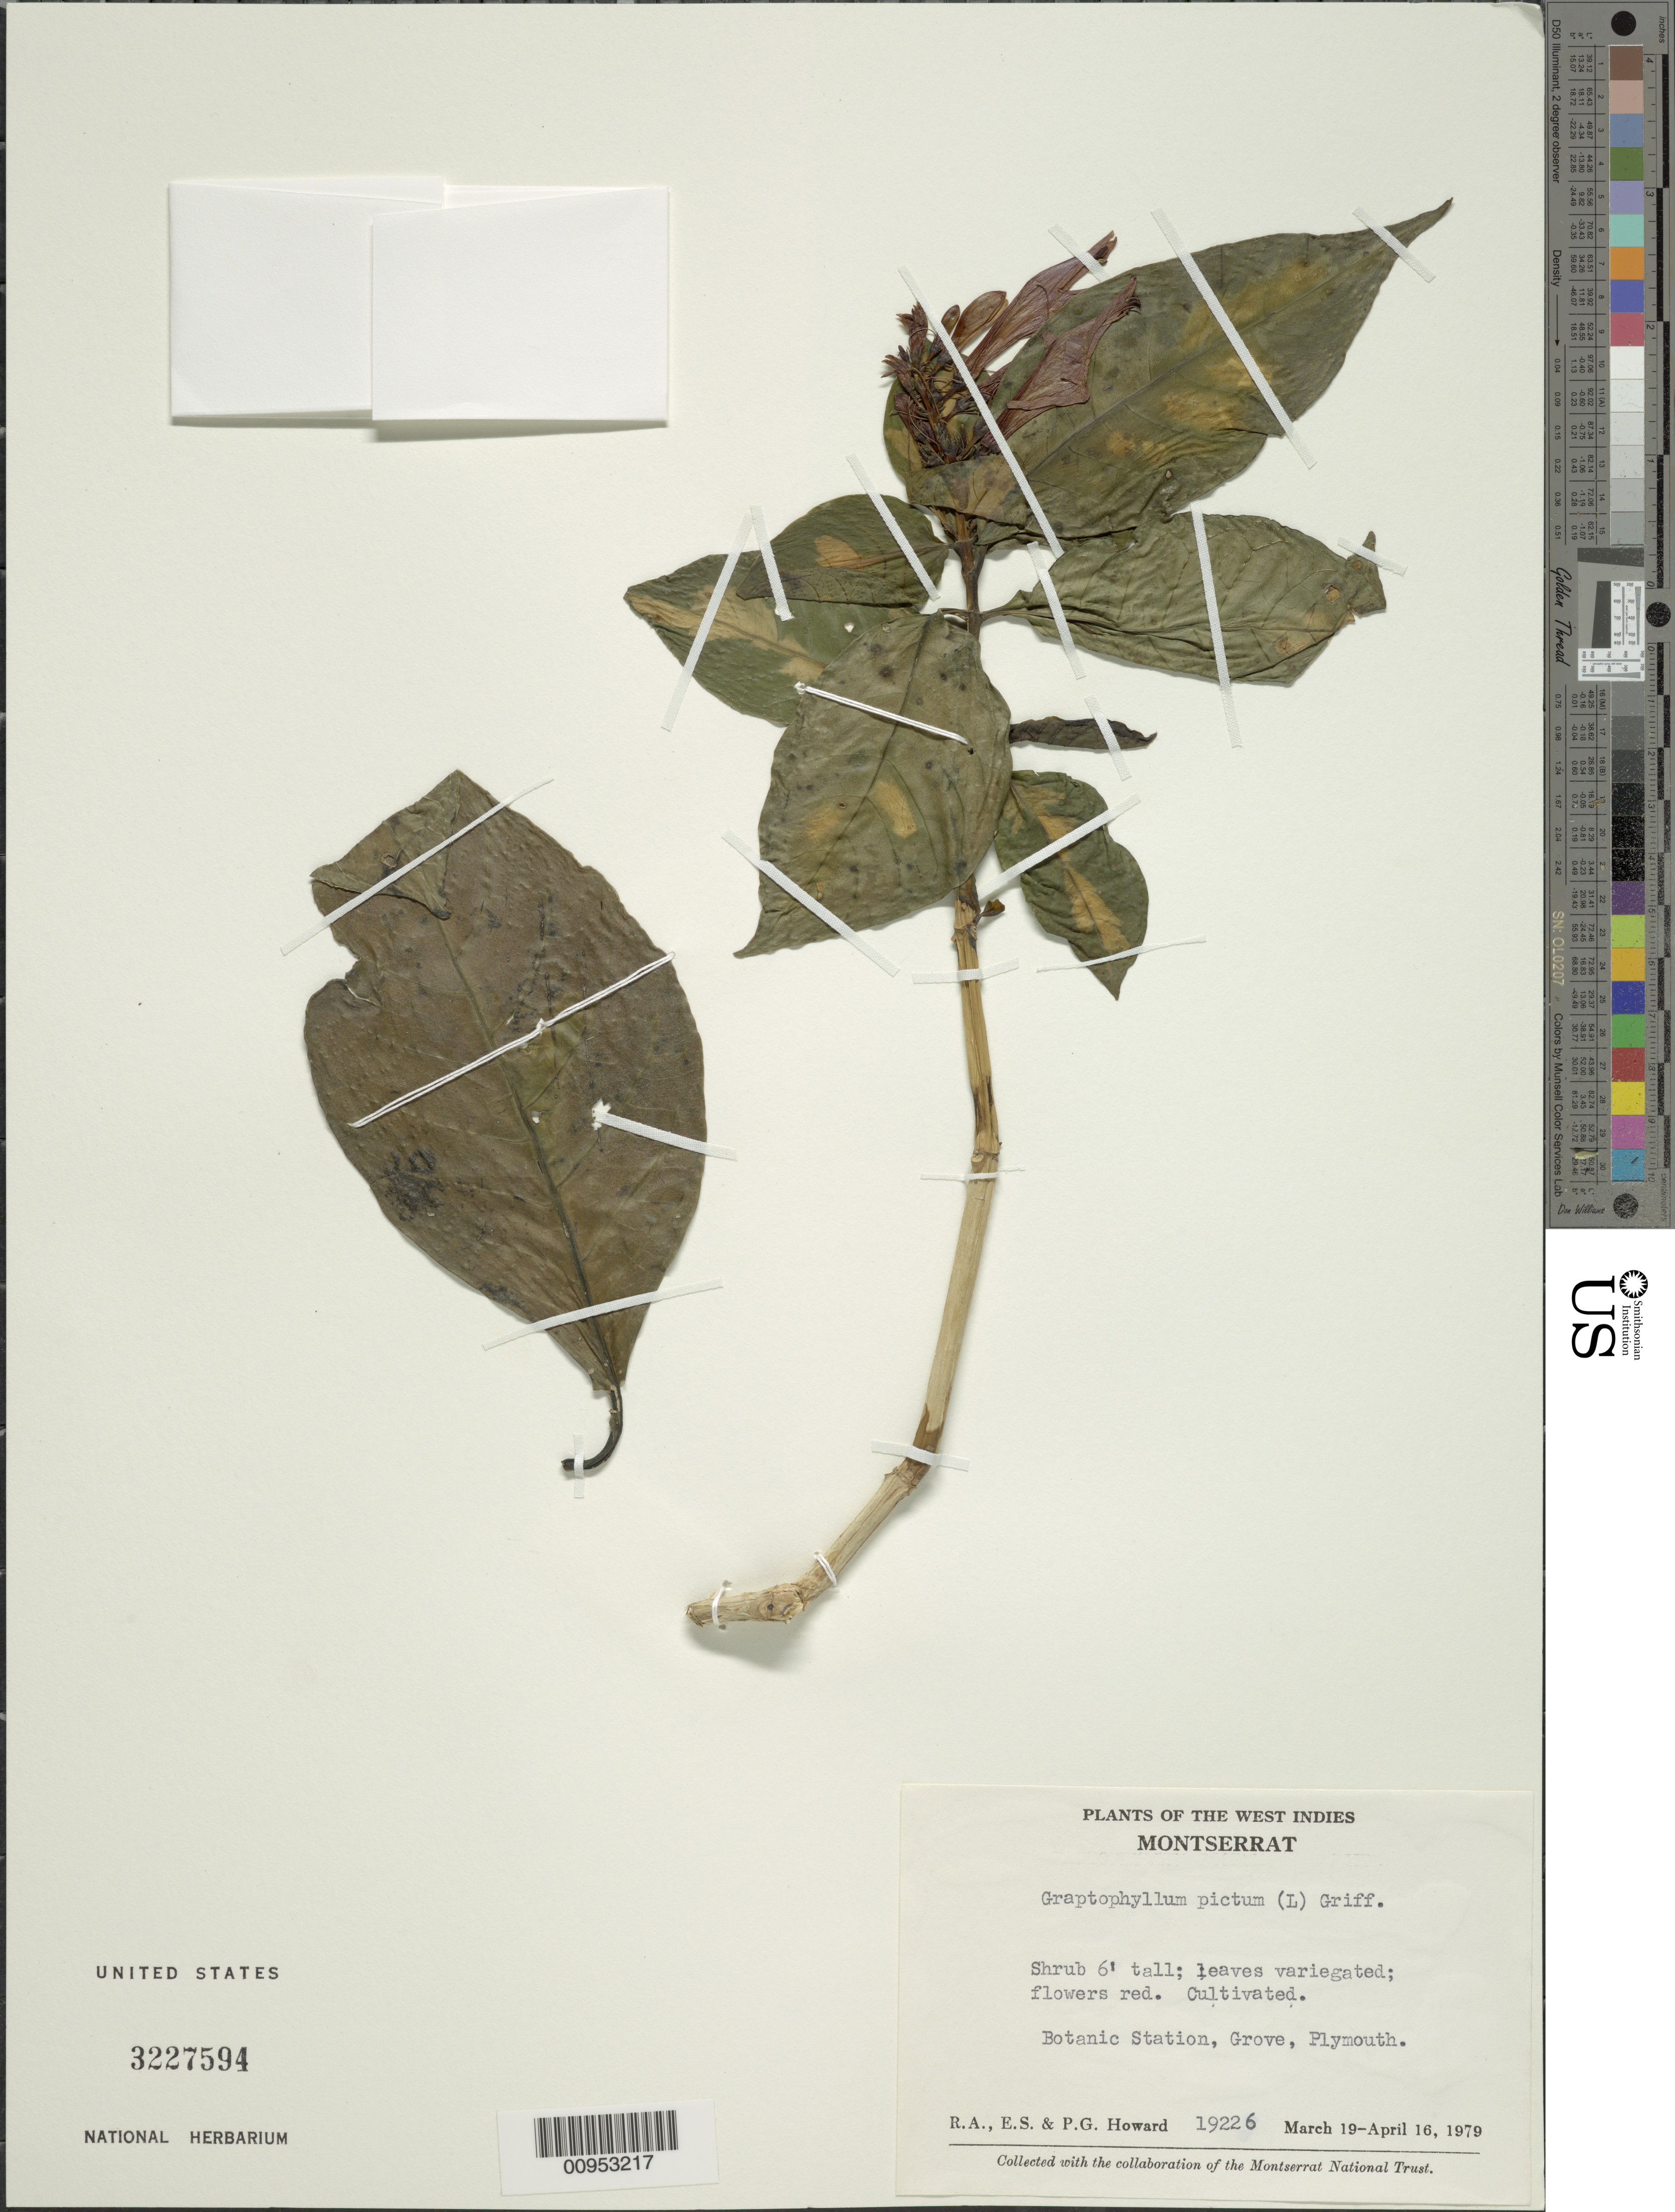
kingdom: Plantae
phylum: Tracheophyta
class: Magnoliopsida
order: Lamiales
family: Acanthaceae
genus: Graptophyllum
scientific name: Graptophyllum pictum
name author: (L.) Griff.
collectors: R. A. Howard, E. S. Howard & P. Howard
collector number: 19226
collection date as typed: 19 Mar 1979 to 16 Apr 1979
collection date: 1979-03-19/1979-04-16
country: Montserrat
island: Montserrat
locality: Botanic Station, Grove, Plymouth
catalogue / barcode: US 3227594